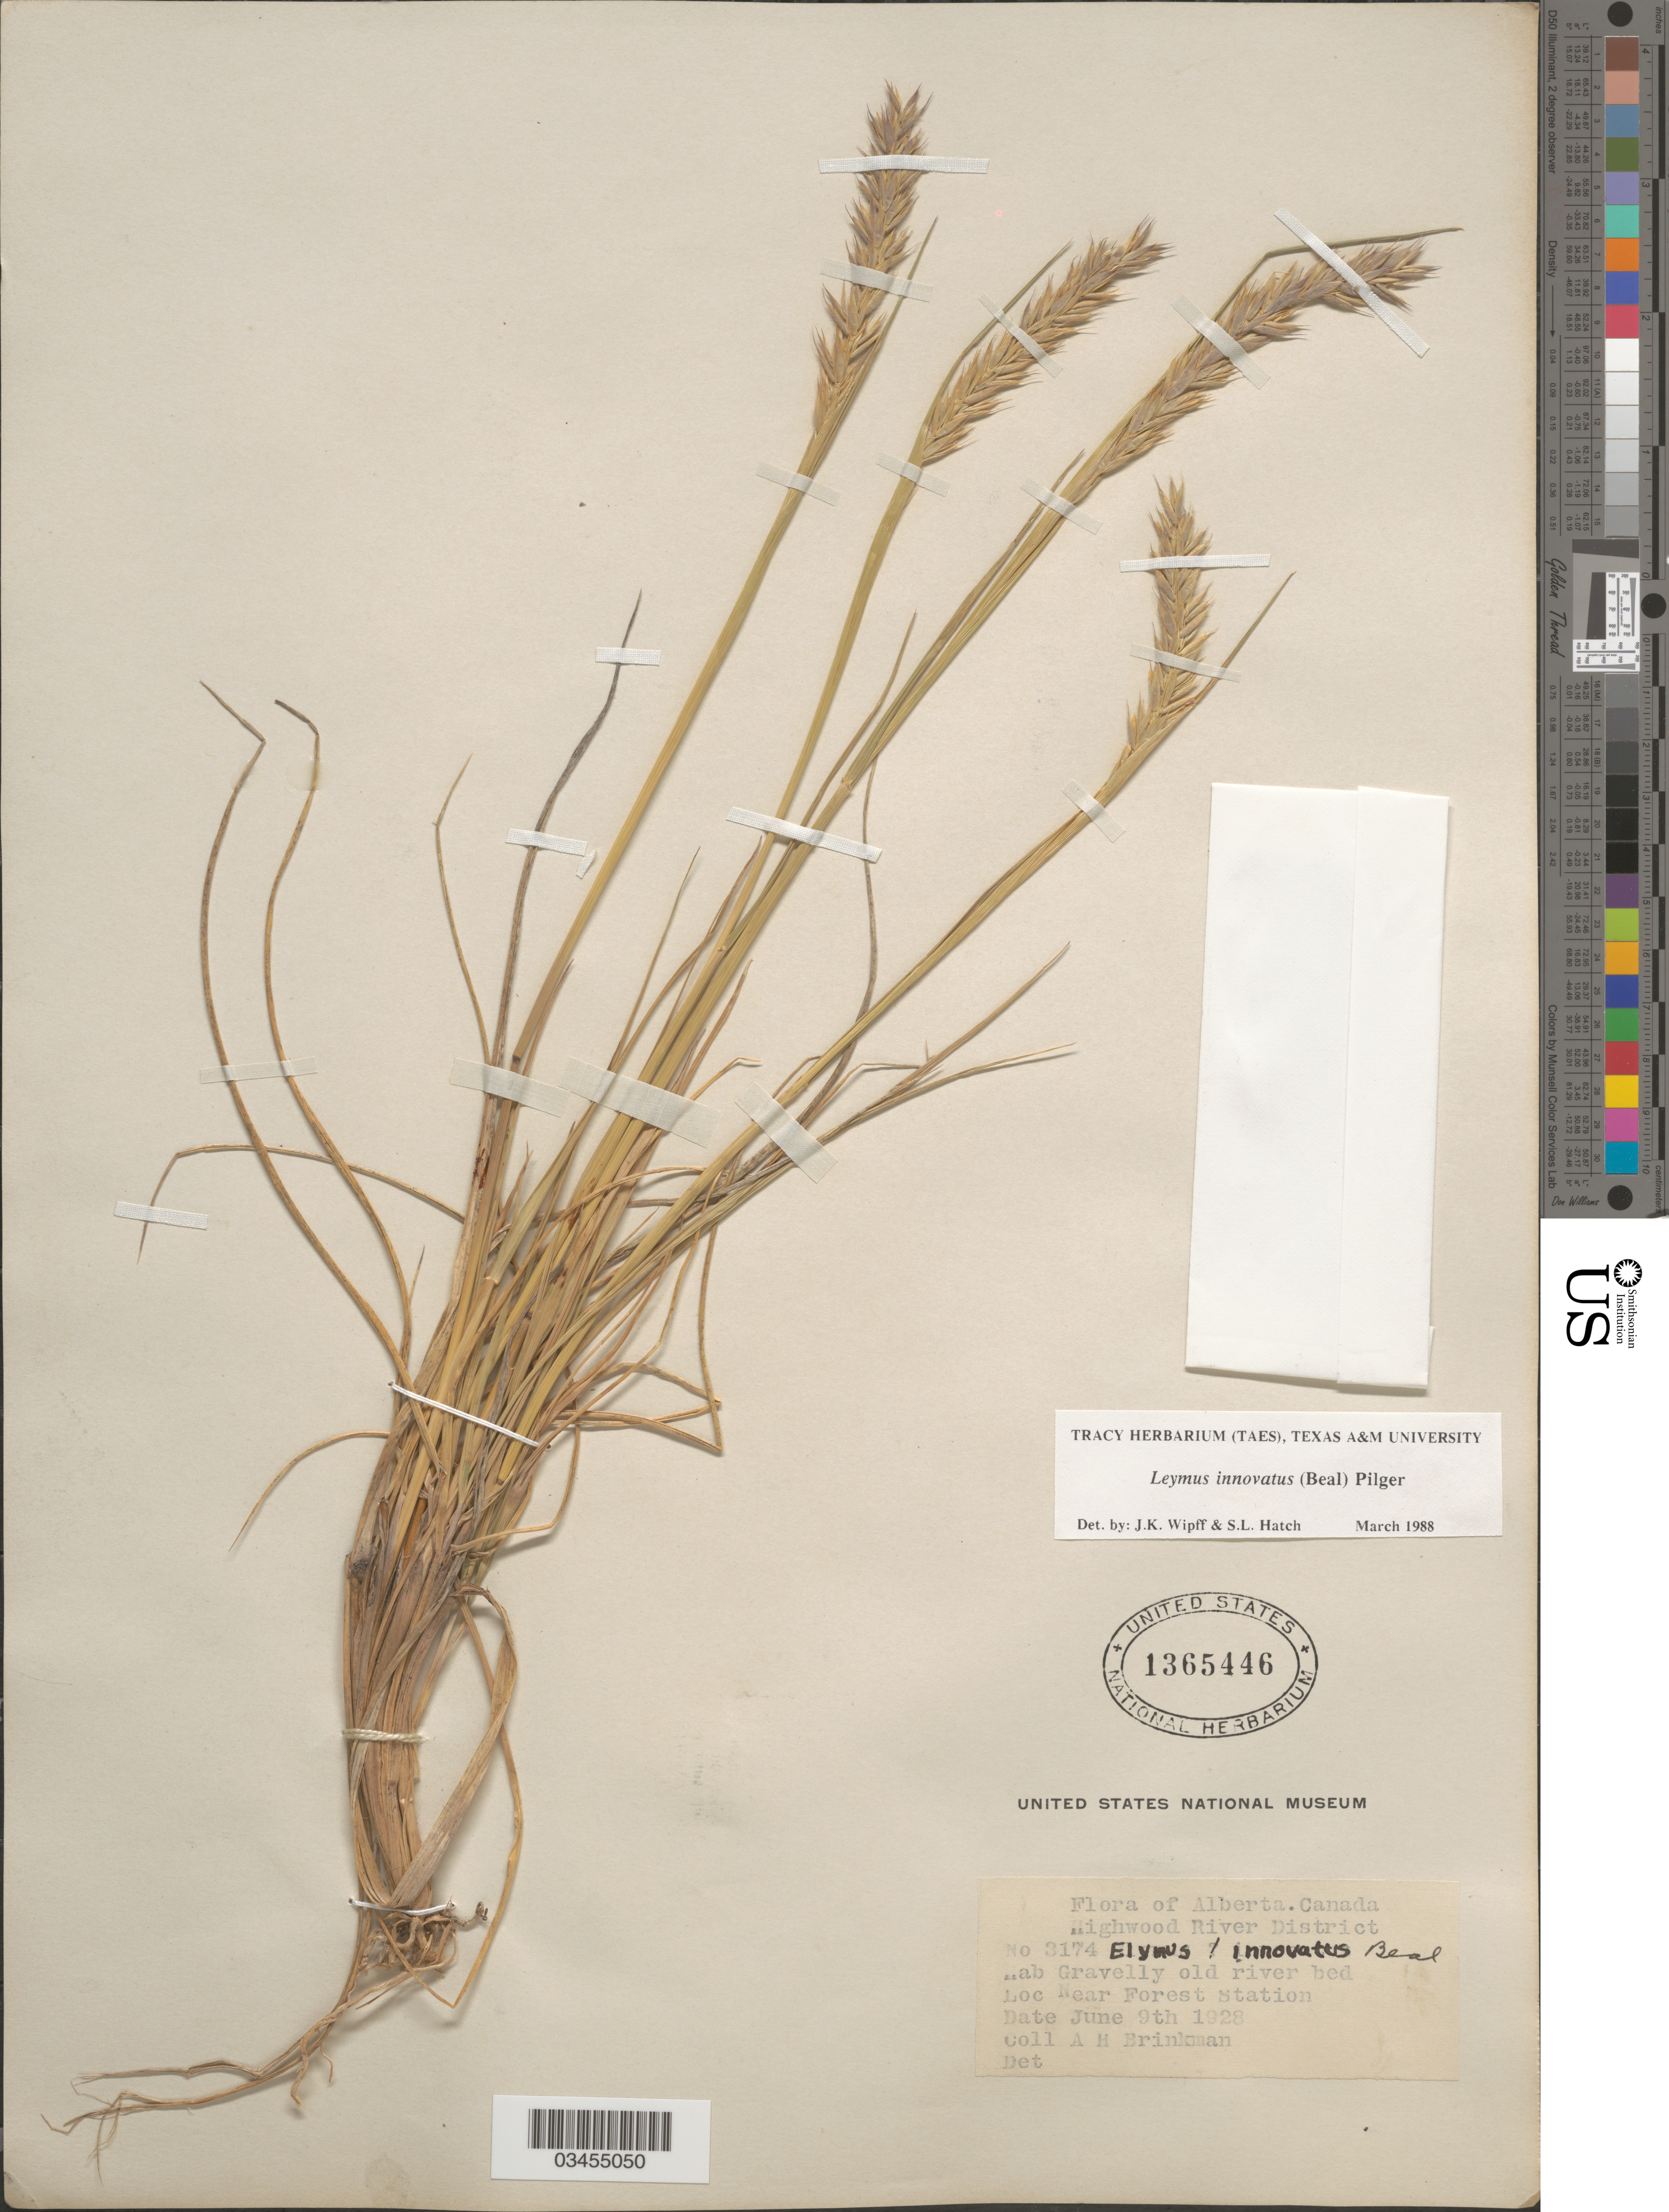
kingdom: Plantae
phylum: Tracheophyta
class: Liliopsida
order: Poales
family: Poaceae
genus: Leymus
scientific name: Leymus innovatus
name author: (W.J. Beal) Pilg.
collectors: A. Brinkman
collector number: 3174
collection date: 1928-06-09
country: Canada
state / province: Alberta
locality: Highwood River District. Gravelly old river bed. Near Forest Station.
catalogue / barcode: US 1365446